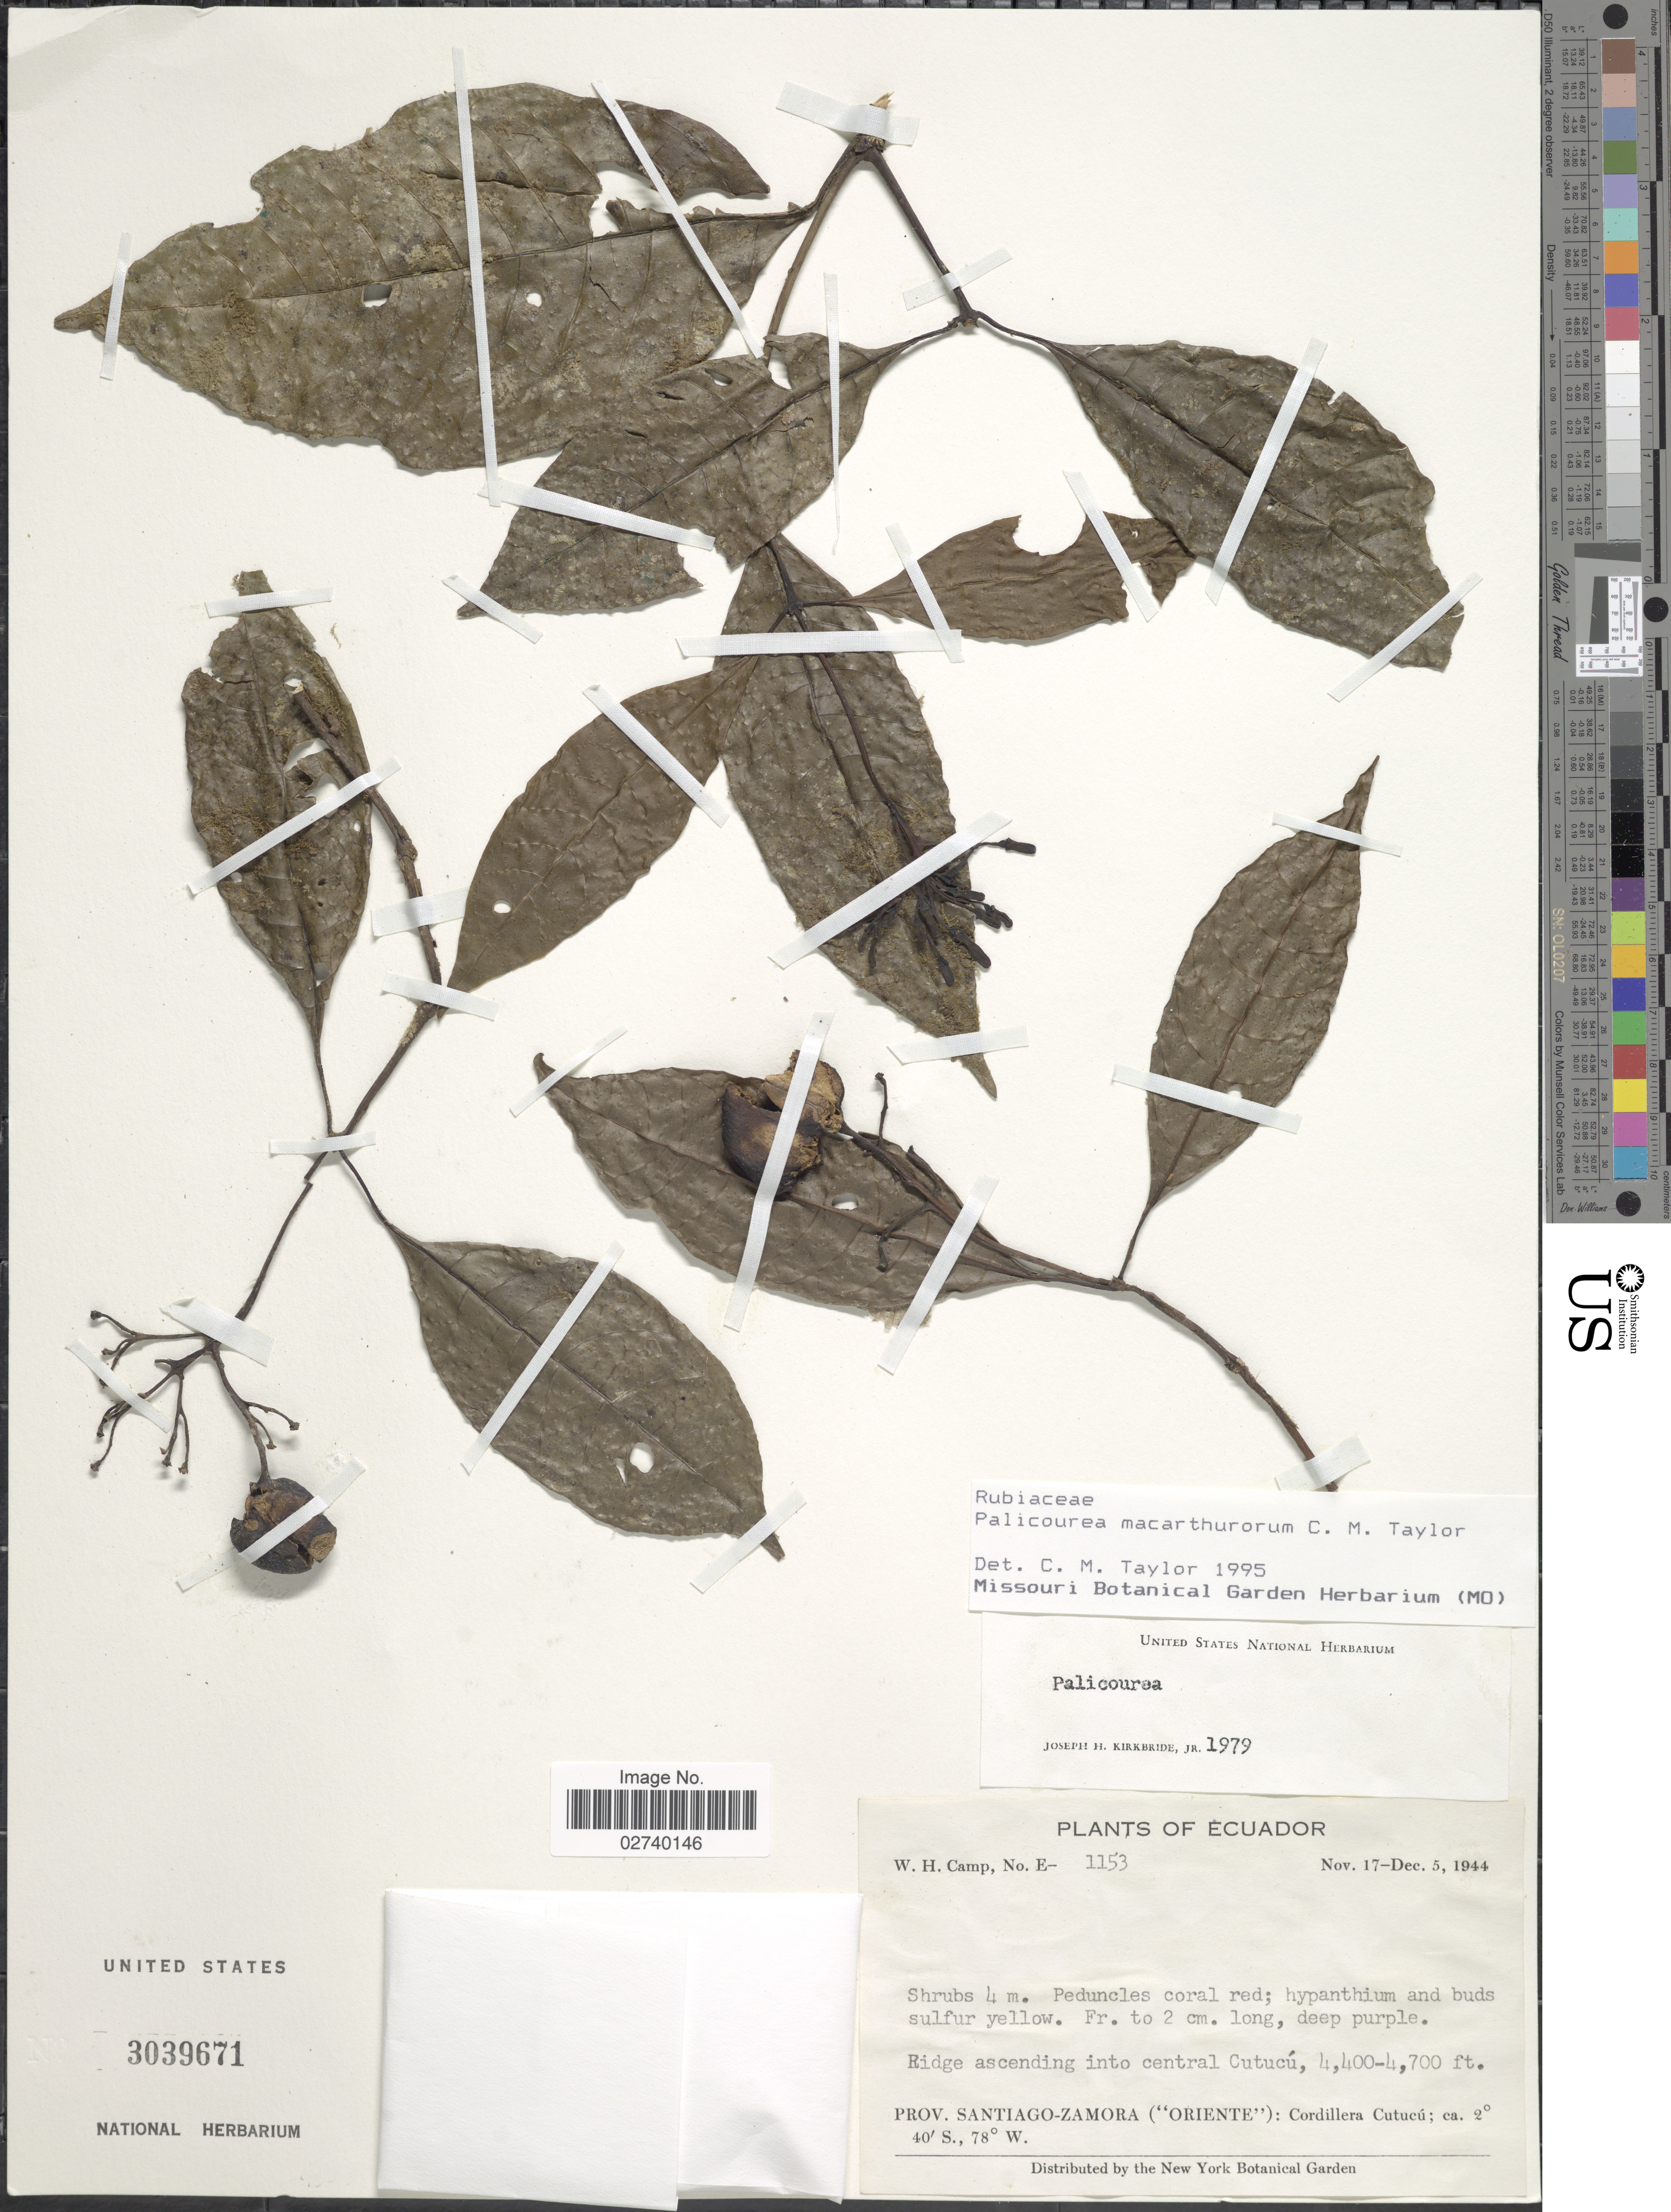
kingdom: Plantae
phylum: Tracheophyta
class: Magnoliopsida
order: Gentianales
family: Rubiaceae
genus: Palicourea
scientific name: Palicourea macarthurorum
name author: C.M. Taylor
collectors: W. H. Camp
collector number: E-1153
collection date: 1944-11-17/1944-12-05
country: Ecuador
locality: Ridge ascending into central Cutucu, Prov. Santiago-Zamora ("Oriente"): Cordillera Cutucu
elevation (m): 1341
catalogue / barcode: US 3039671